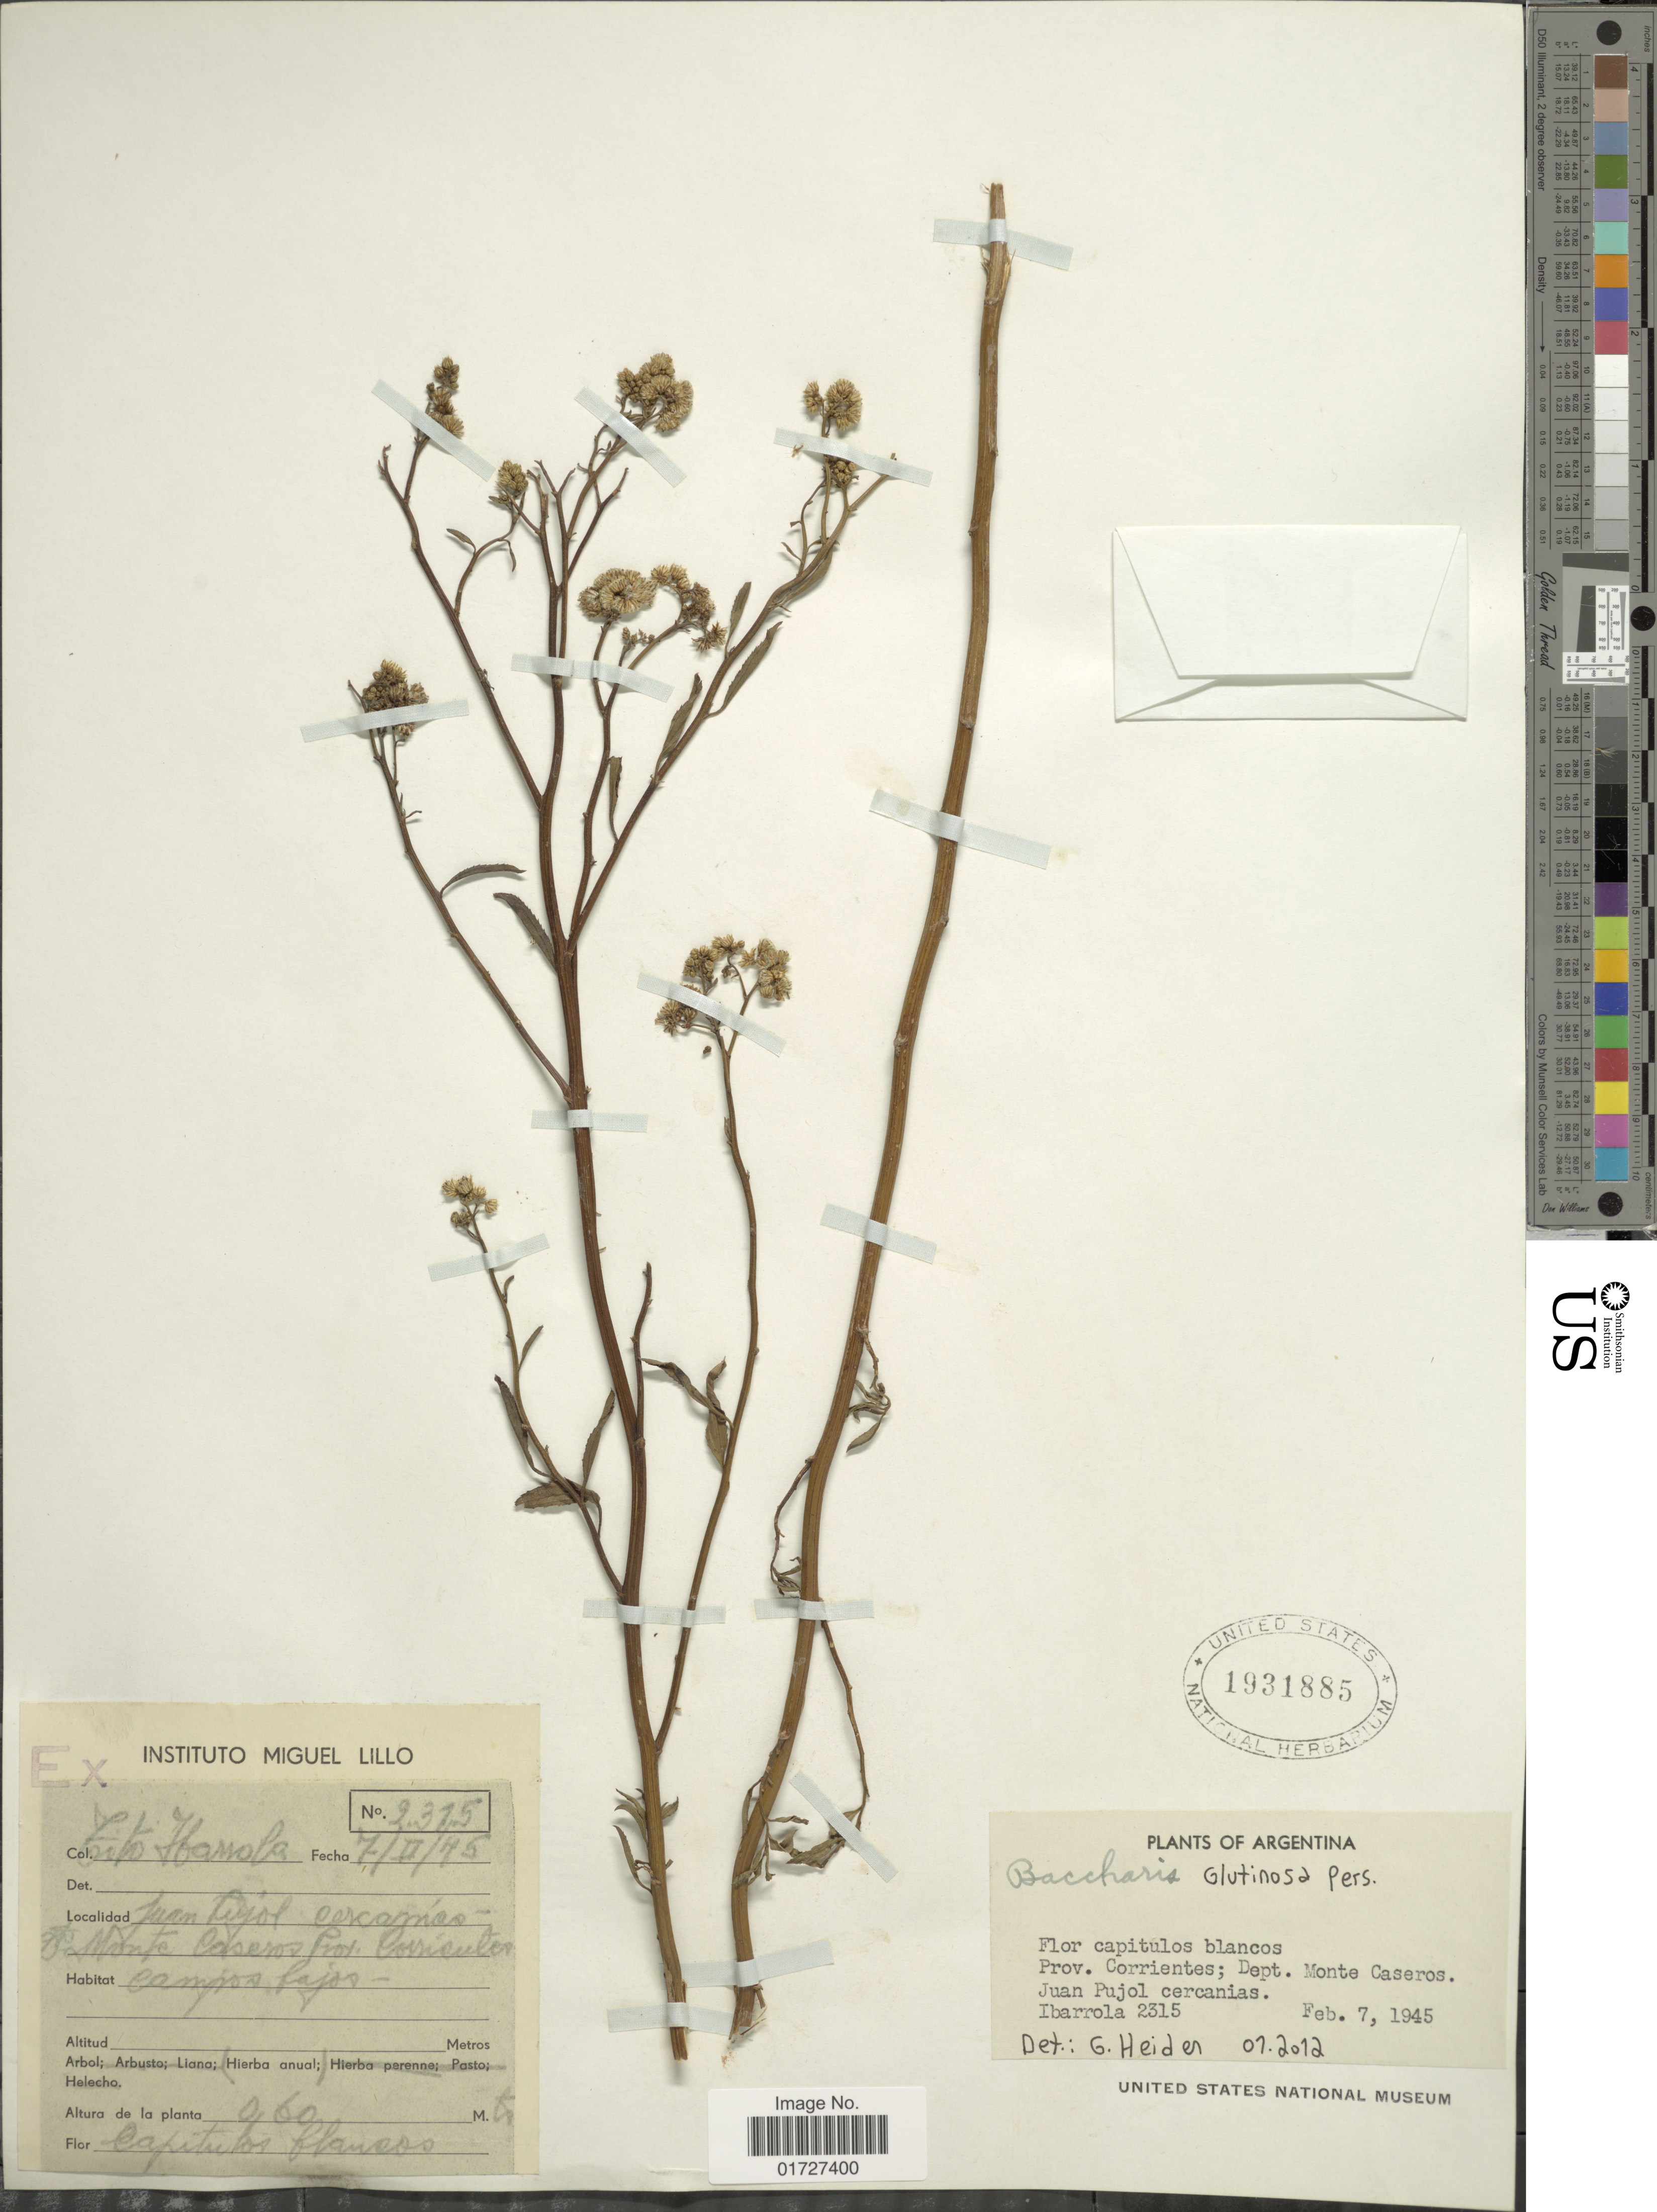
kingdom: Plantae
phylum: Tracheophyta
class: Magnoliopsida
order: Asterales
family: Asteraceae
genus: Baccharis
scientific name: Baccharis glutinosa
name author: Pers.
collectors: T. Ibarrola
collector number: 2315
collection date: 1945-02-07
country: Argentina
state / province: Corrientes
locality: Dept. Monte Caseros, Juan Pujol cercanias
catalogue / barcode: US 1931885